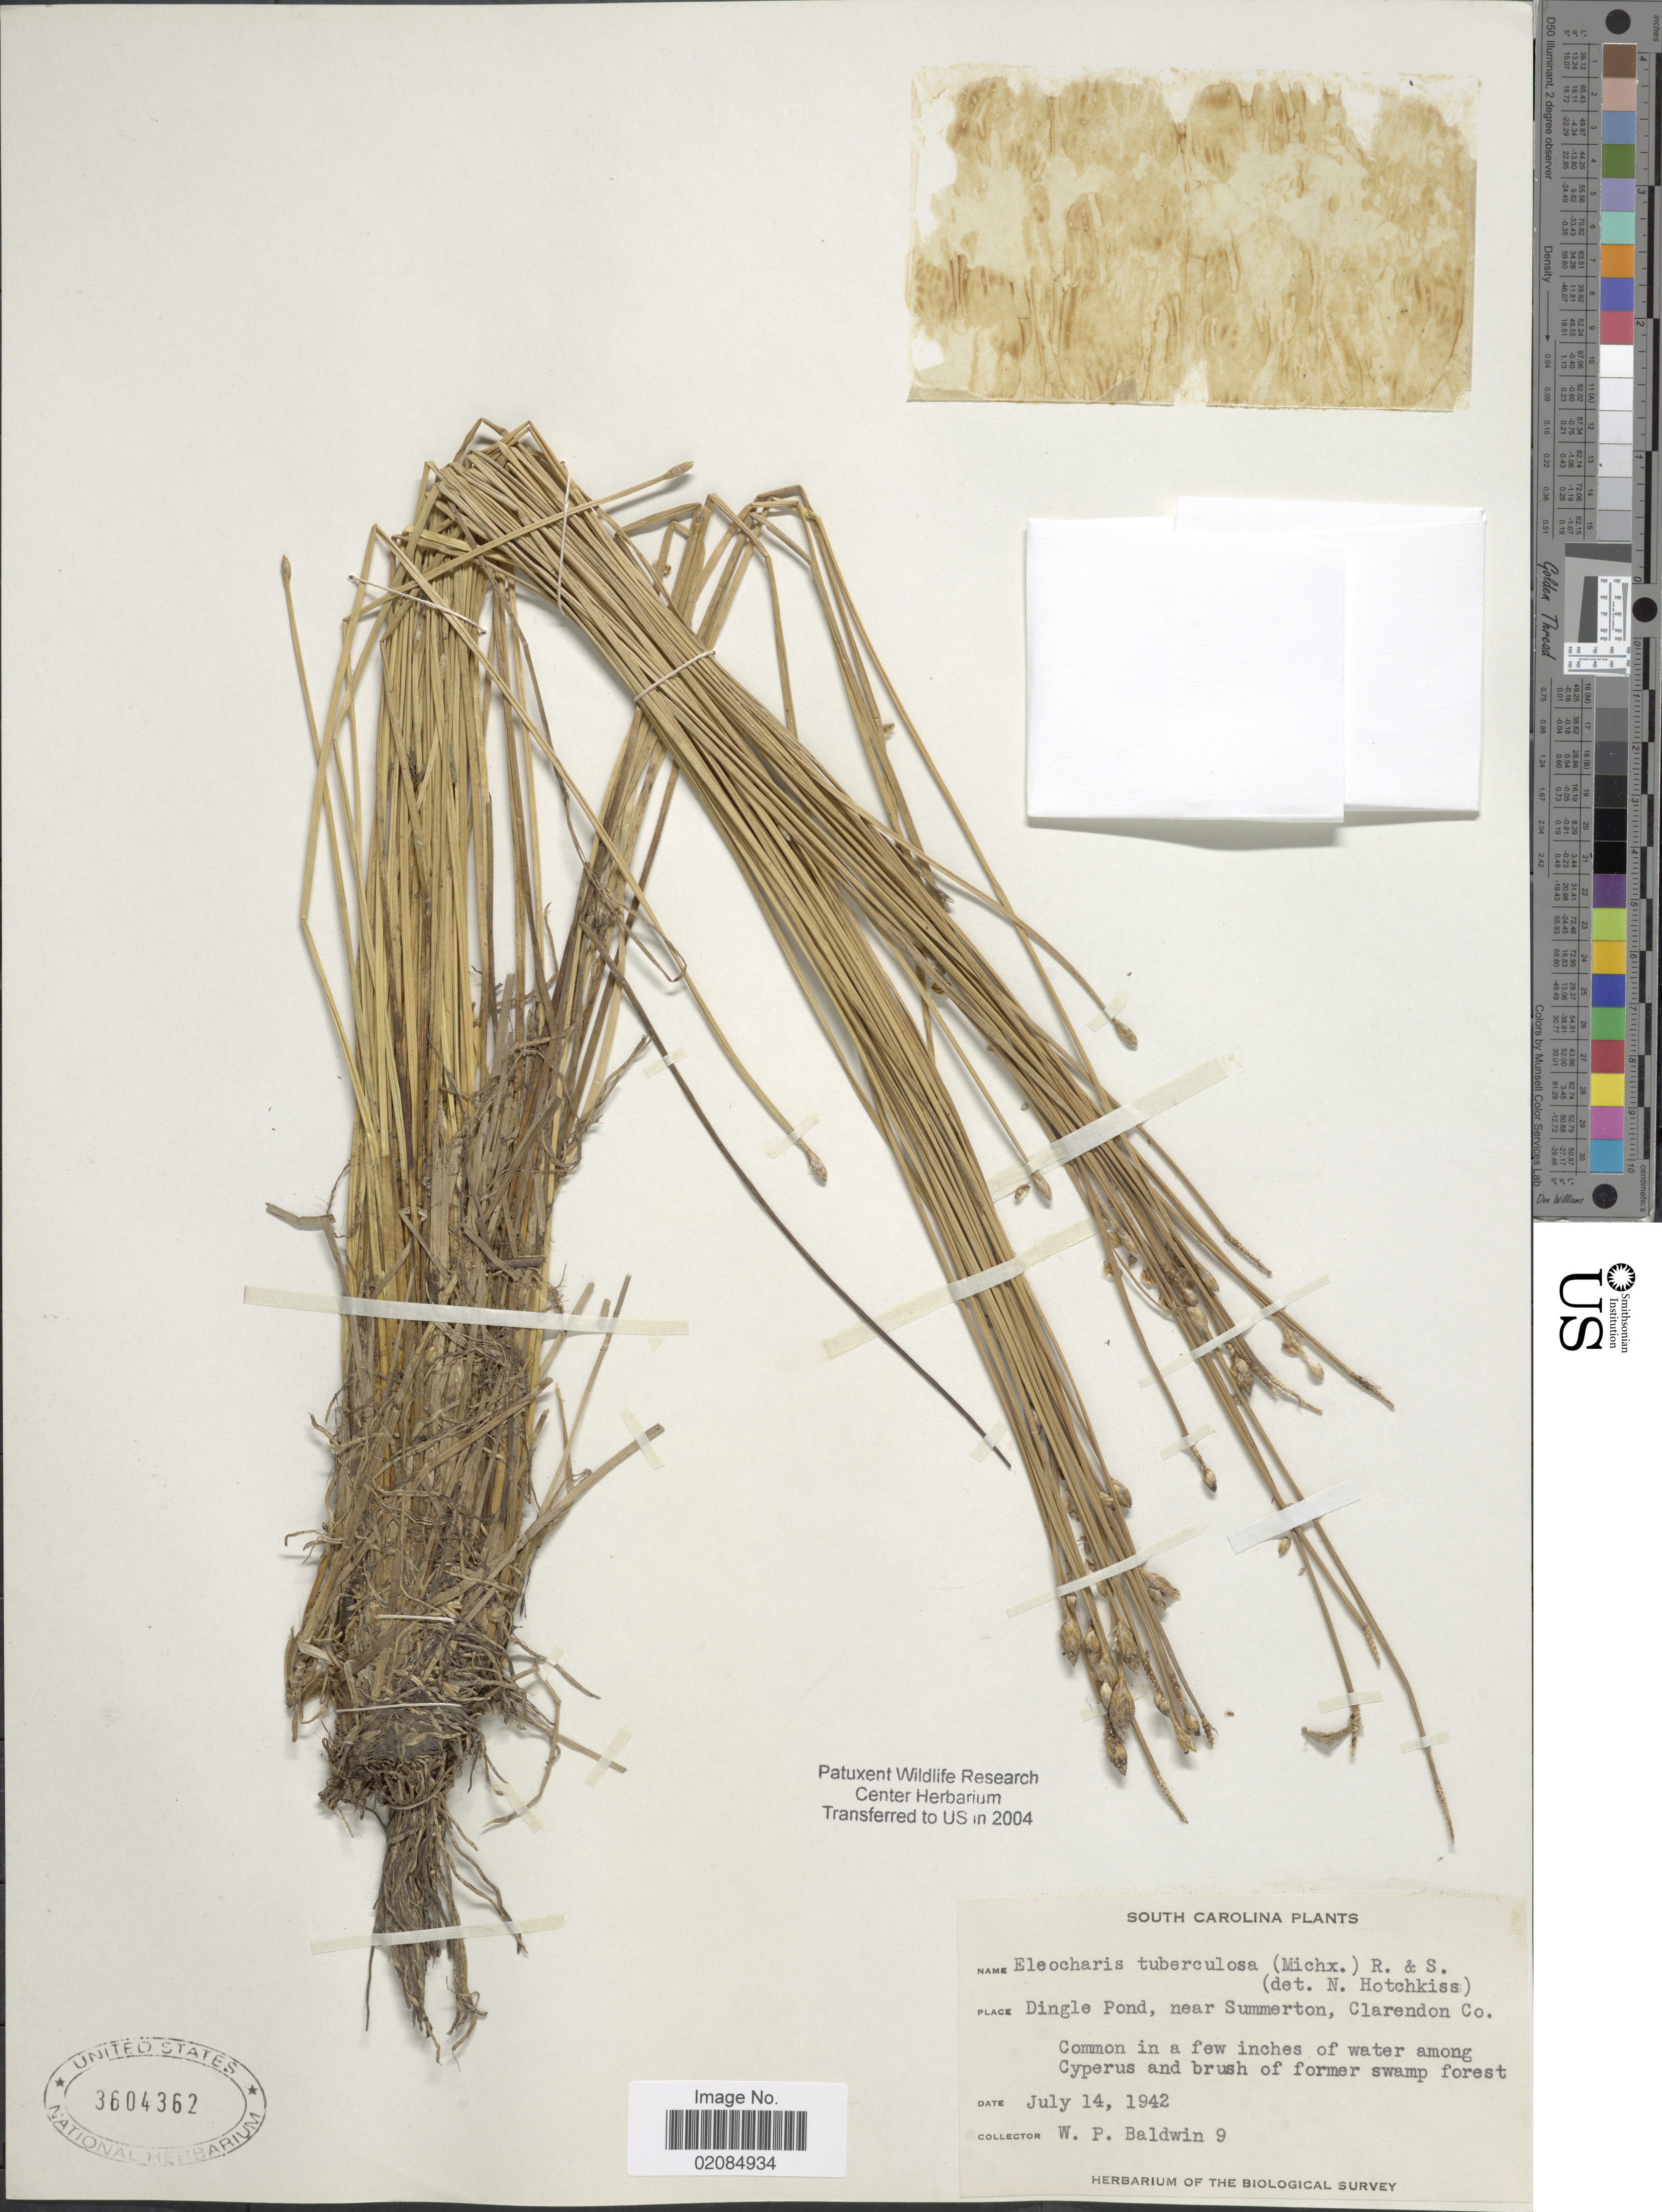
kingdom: Plantae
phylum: Tracheophyta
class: Liliopsida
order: Poales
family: Cyperaceae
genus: Eleocharis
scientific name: Eleocharis tuberculosa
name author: (Michx.) Roem. & Schult.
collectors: W. Baldwin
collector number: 9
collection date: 1942-07-14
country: United States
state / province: South Carolina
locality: Dingle Pond, near Summerton, Clarendon Co,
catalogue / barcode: US 3604362